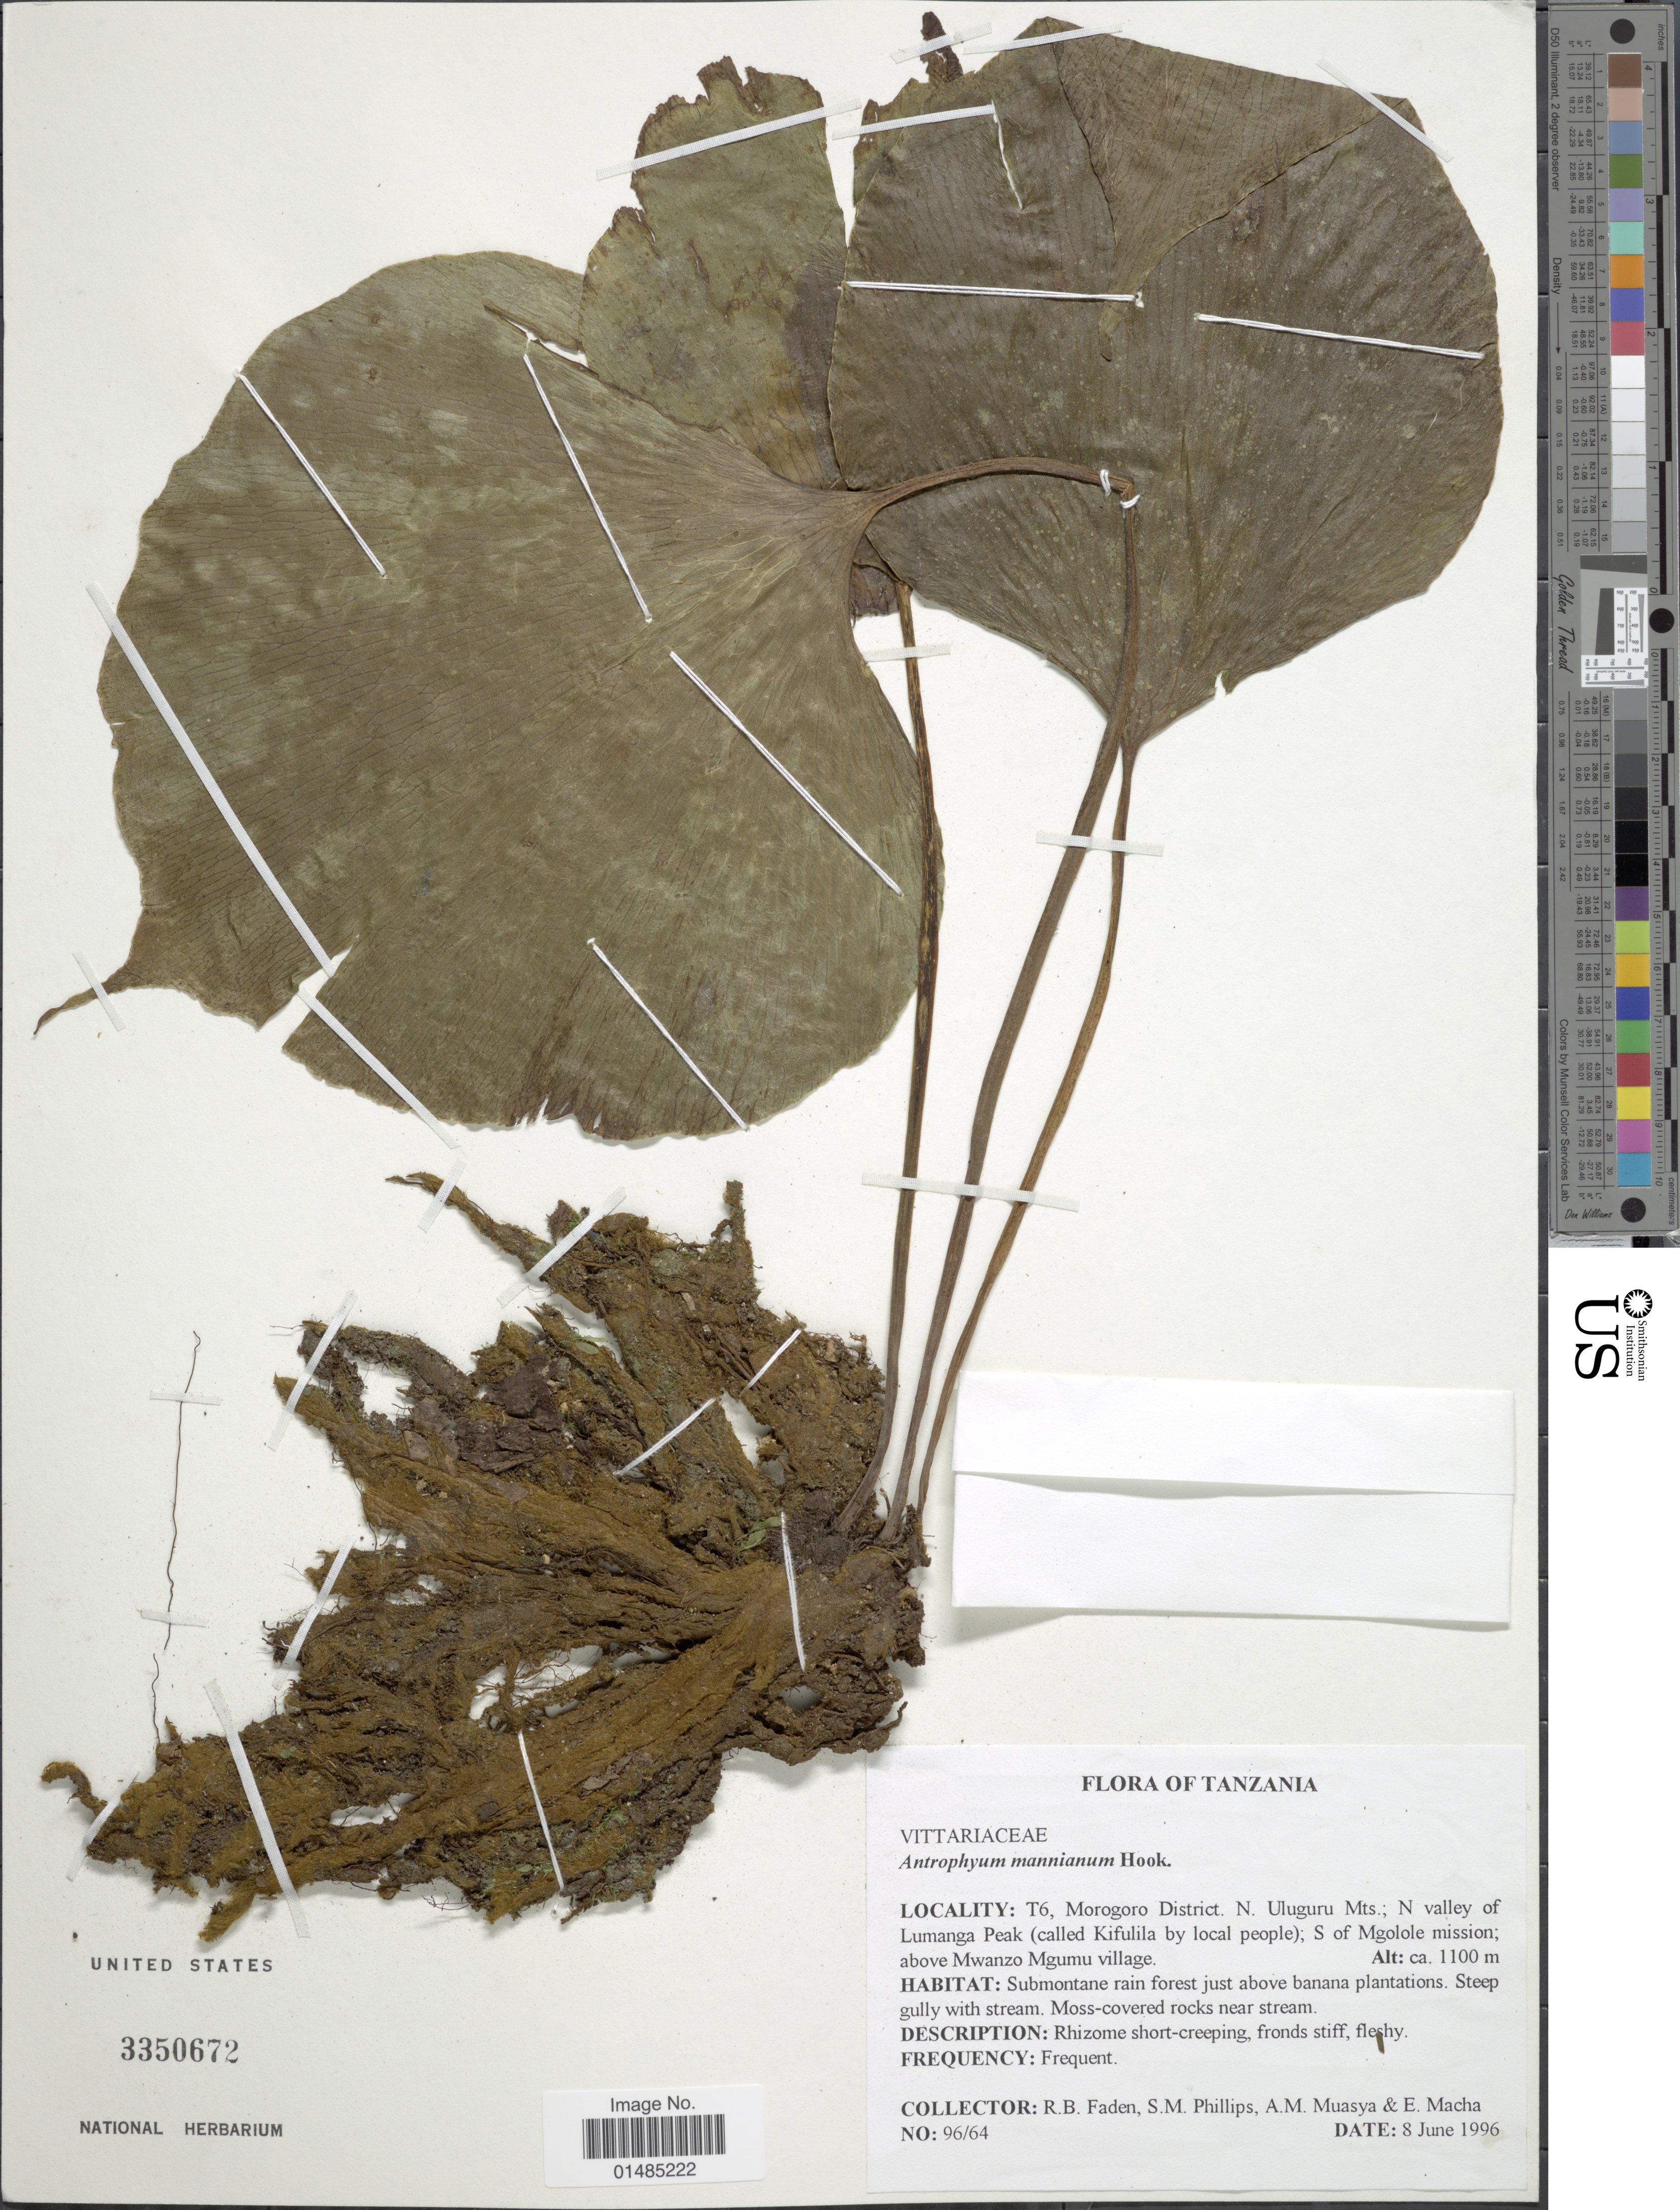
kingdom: Plantae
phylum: Tracheophyta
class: Polypodiopsida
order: Polypodiales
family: Pteridaceae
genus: Antrophyum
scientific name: Antrophyum mannianum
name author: Hook.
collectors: R. B. Faden, S. M. Phillips, A. Muasya & E. Macha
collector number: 96/64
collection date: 1996-06-08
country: Tanzania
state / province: Morogoro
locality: T6, Morogoro District, N. Uluguru Mts.; N valley of Lumanga Peak )called Kifulila by local people); S of Mgolole mission; above Mwanzo Mgumu village.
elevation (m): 1100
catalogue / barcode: US 3350672